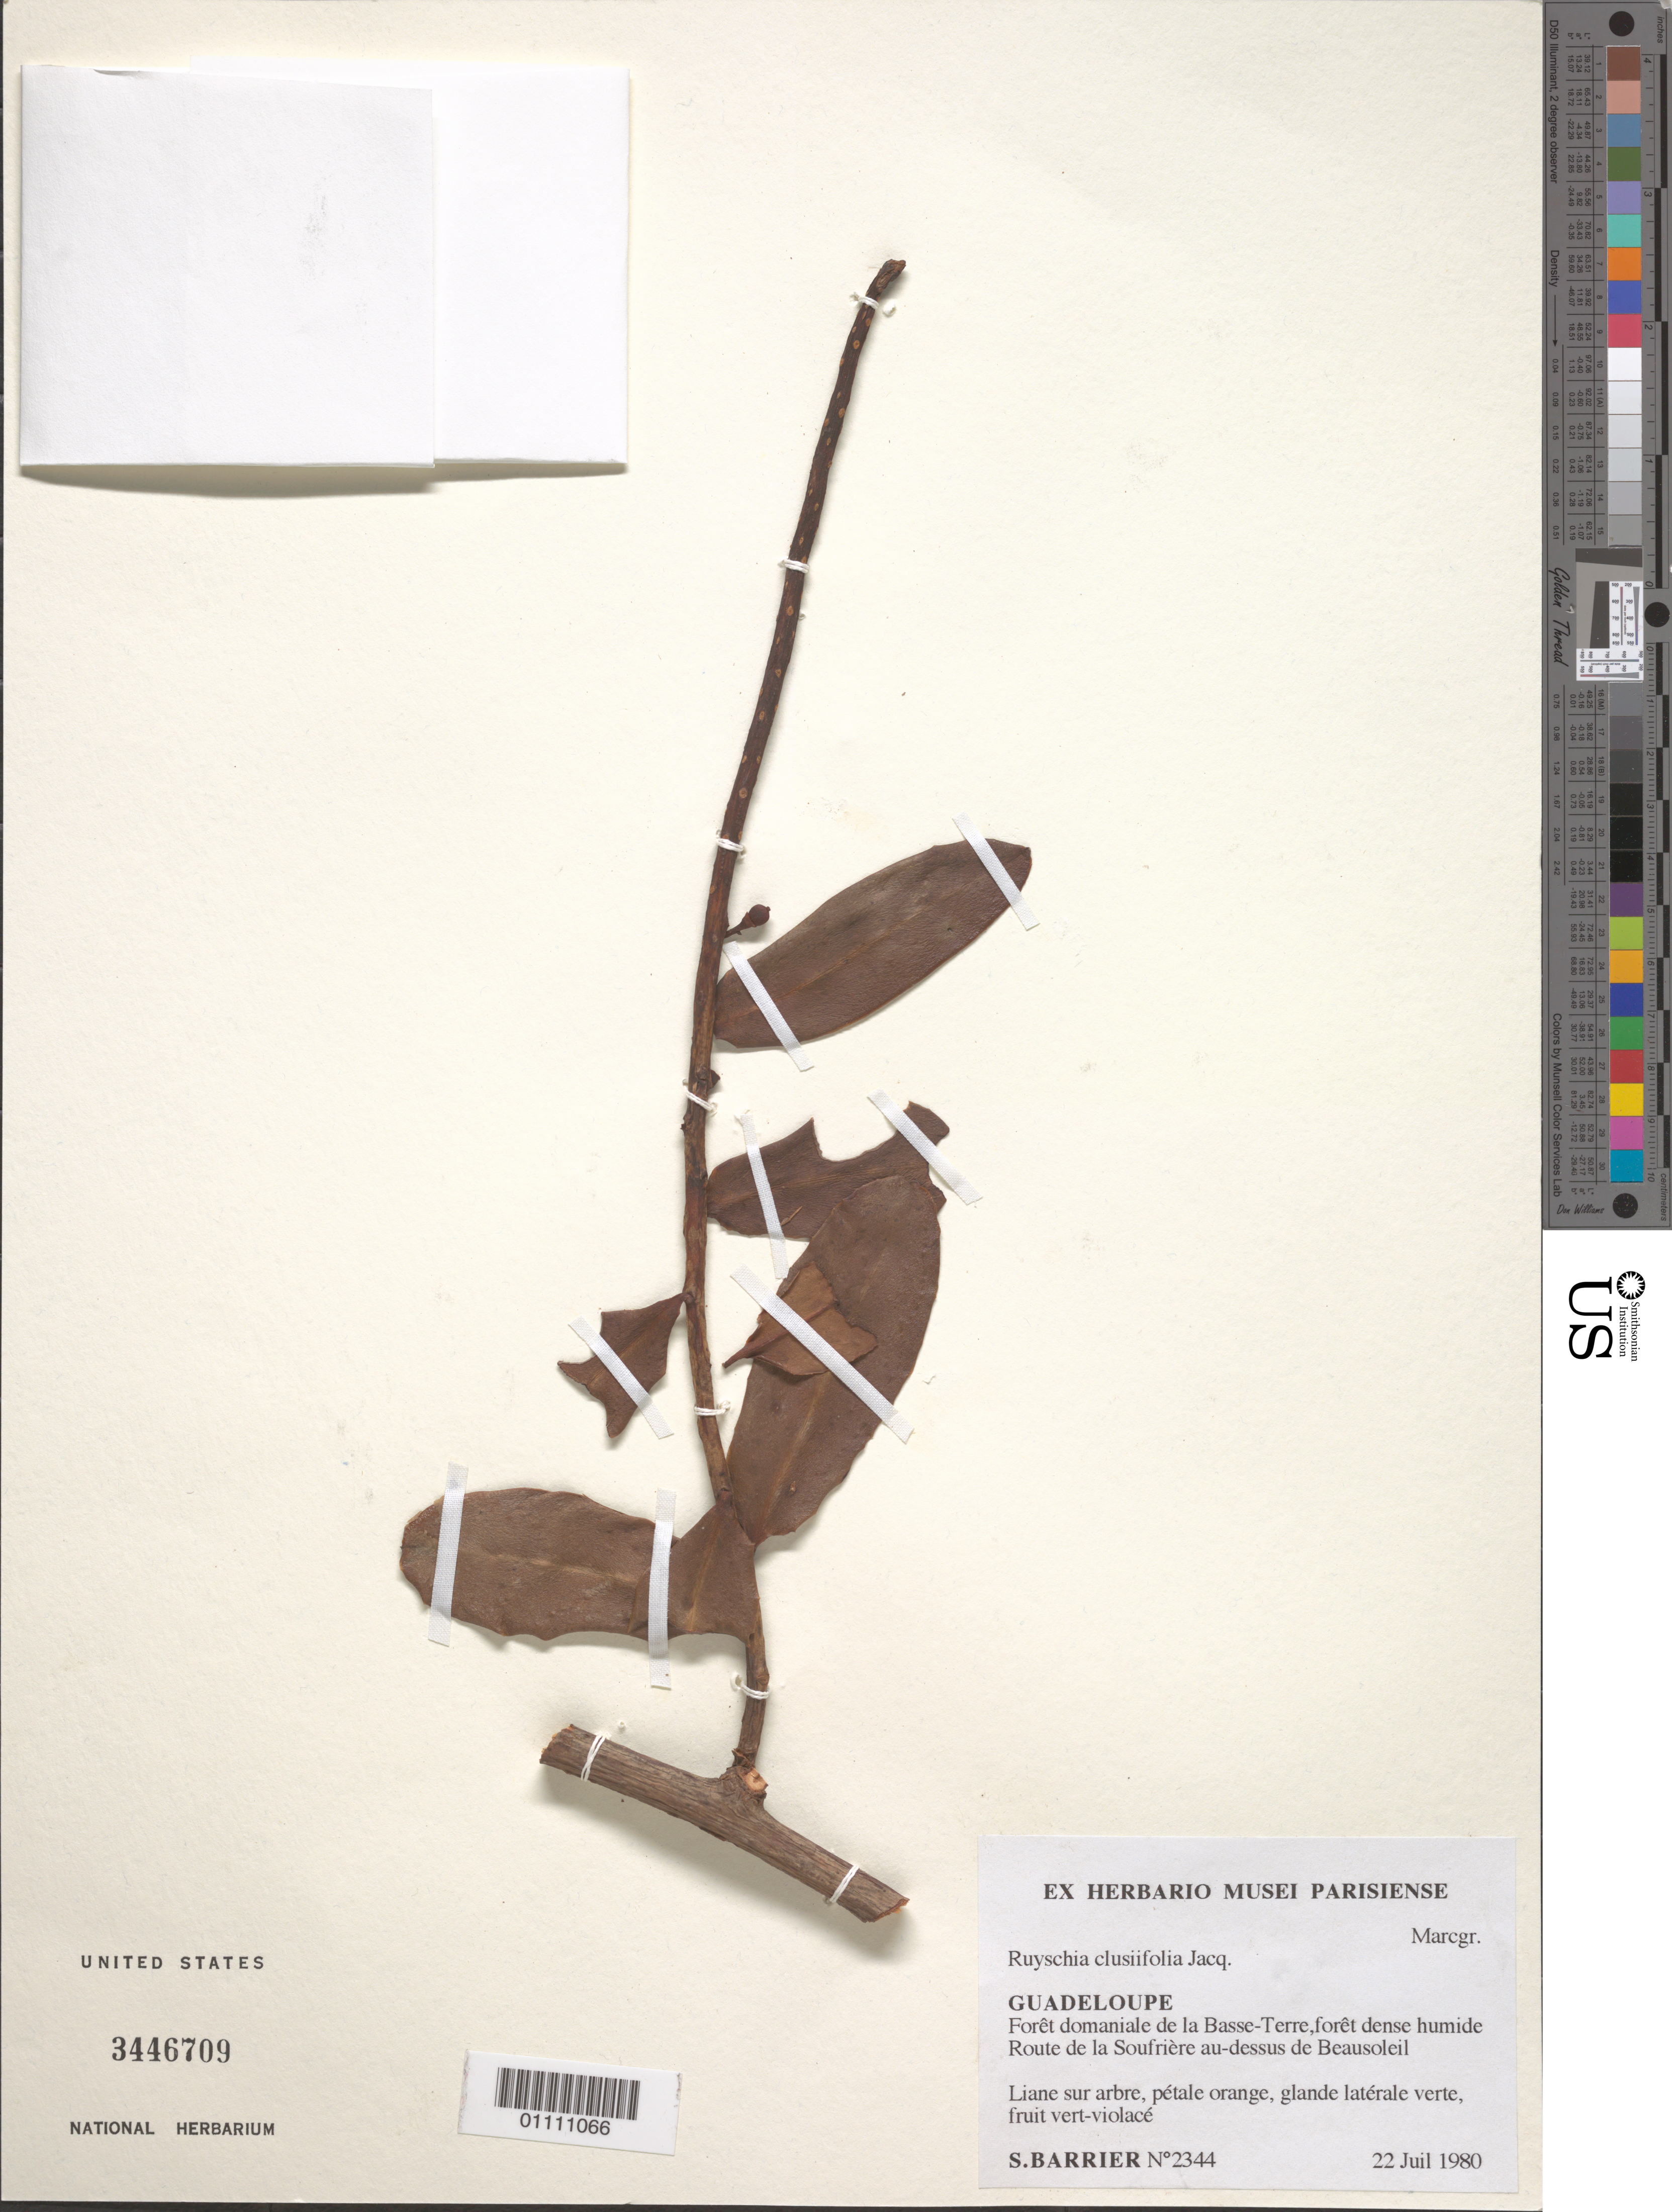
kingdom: Plantae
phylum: Tracheophyta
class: Magnoliopsida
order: Ericales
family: Marcgraviaceae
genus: Ruyschia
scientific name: Ruyschia clusiifolia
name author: Jacq.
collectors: S. Barrier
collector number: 2344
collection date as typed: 22 Jul 1980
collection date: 1980-07-22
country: Guadeloupe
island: Basse Terre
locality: Route de la Soufriere au-dessusw de Beausoleil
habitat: Foret domaniale de la Basse-Terre, foret dense humide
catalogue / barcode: US 3446709